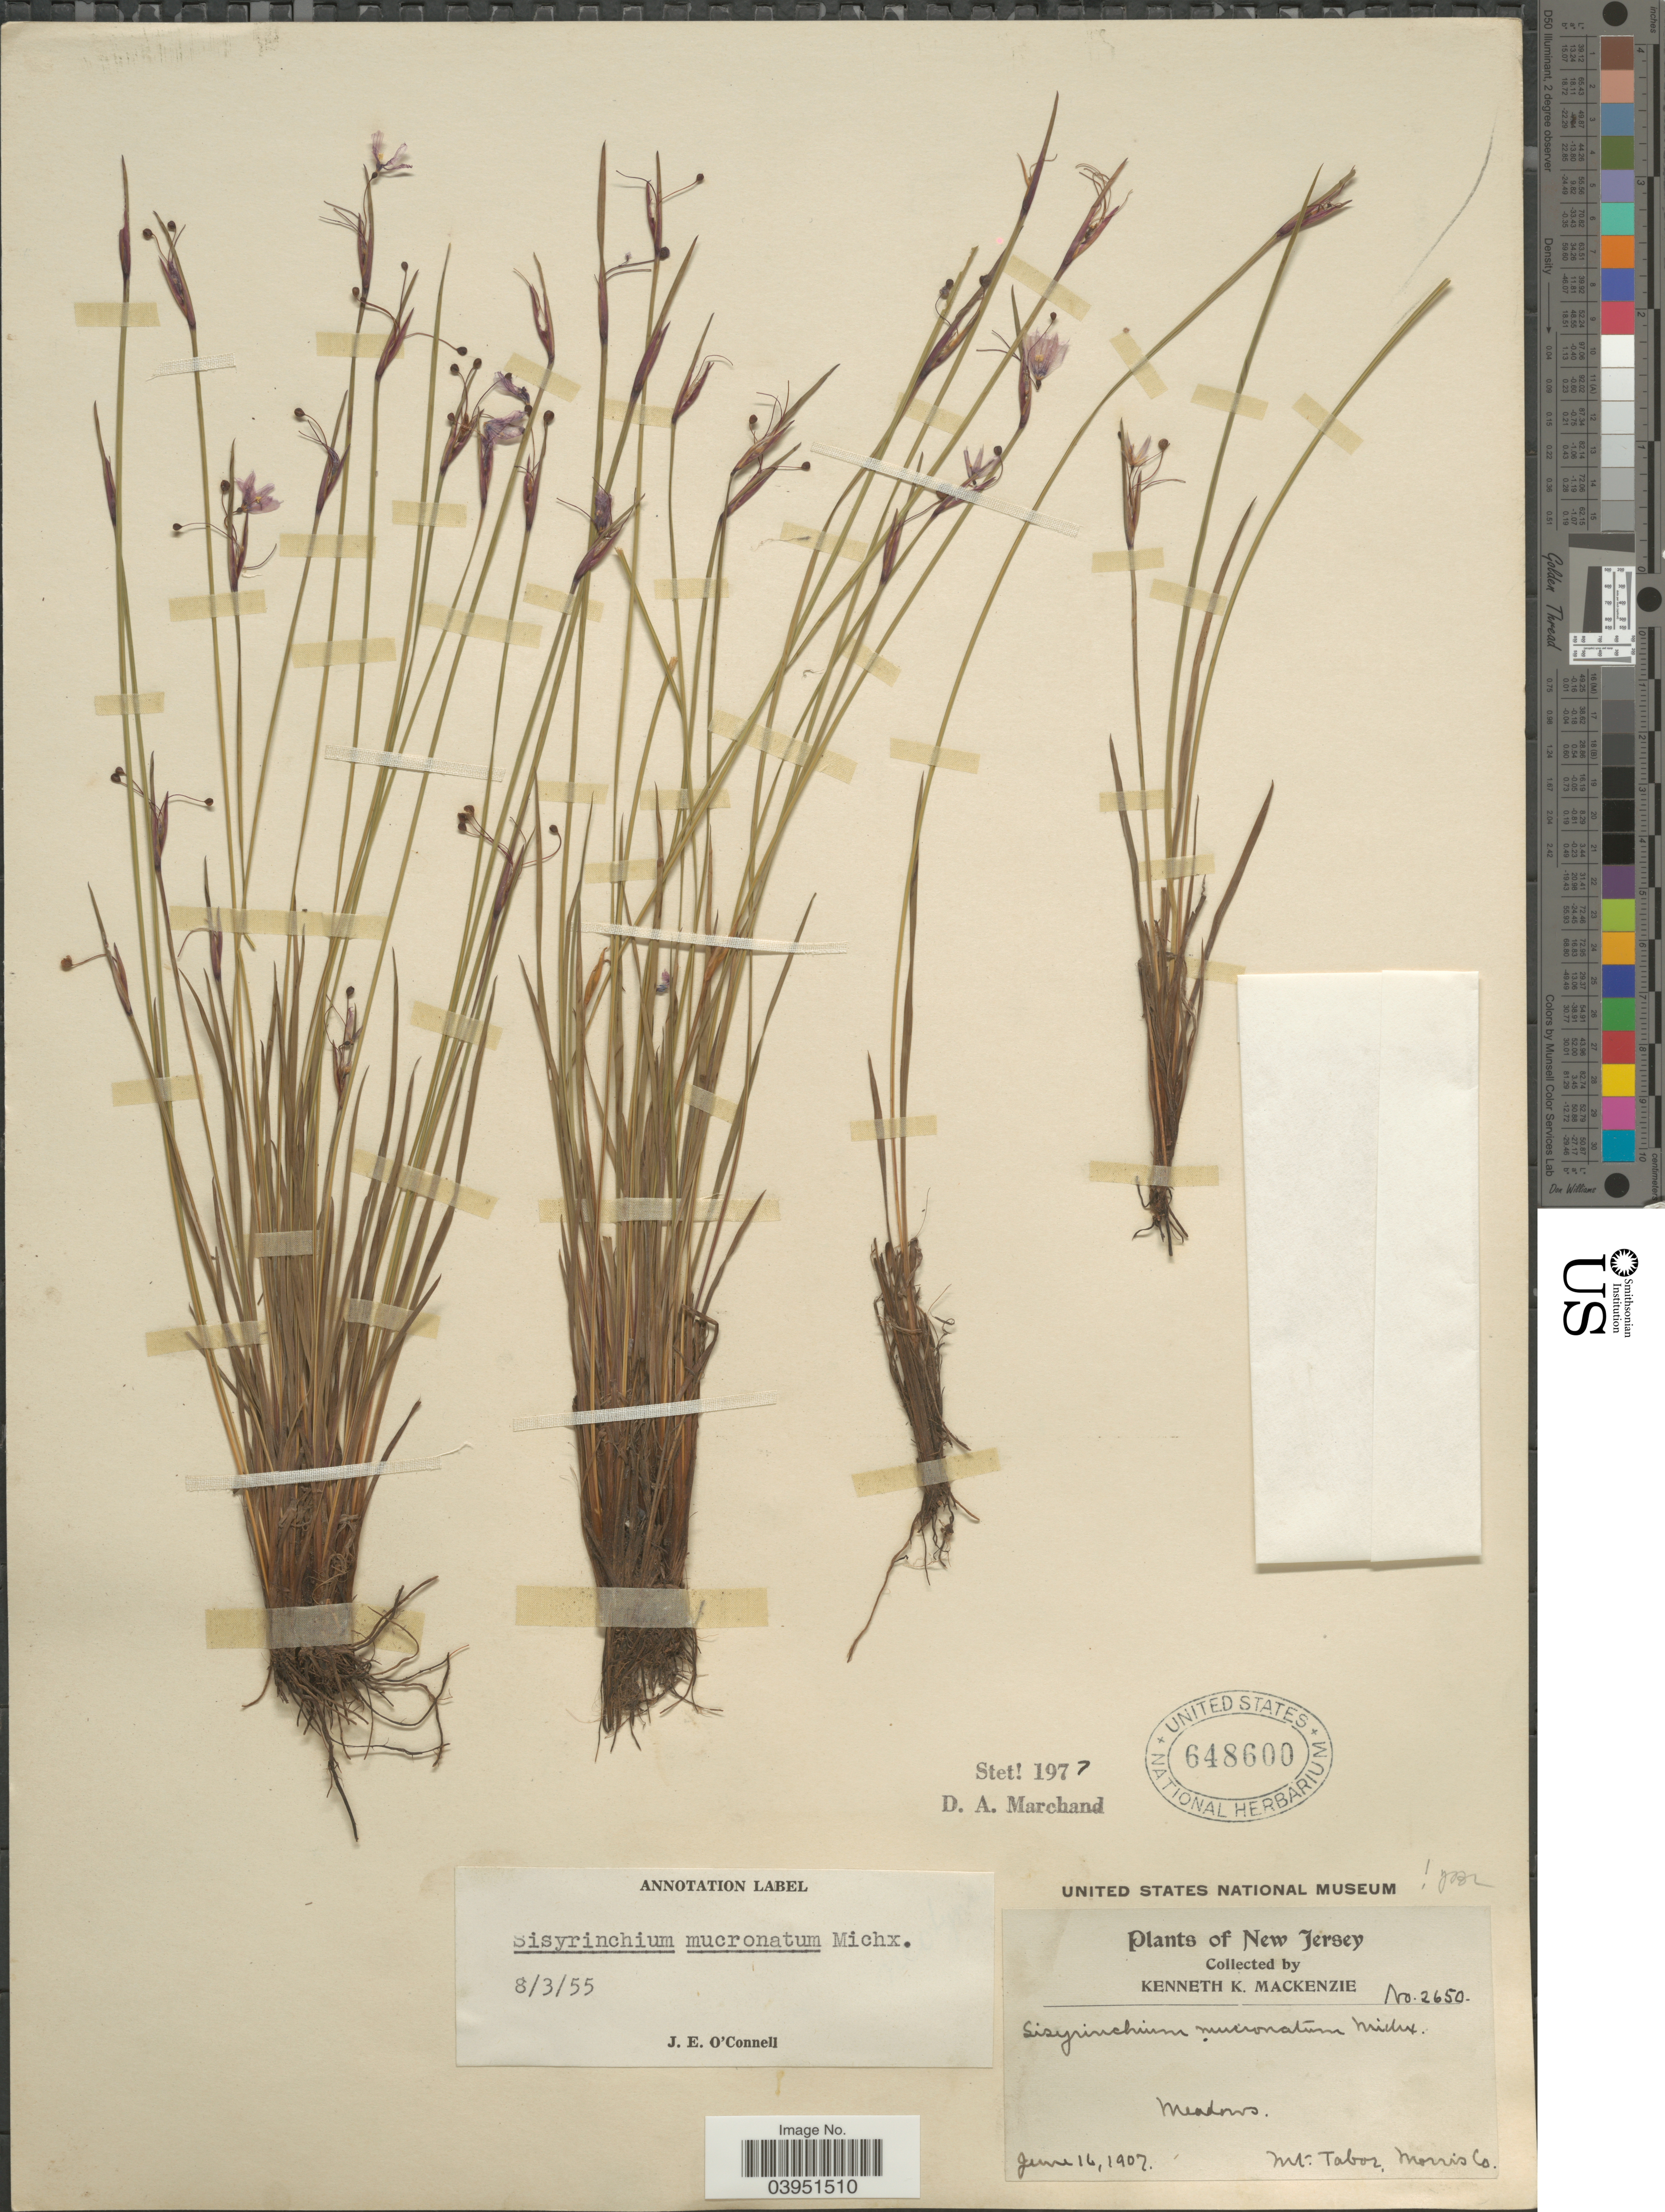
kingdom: Plantae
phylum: Tracheophyta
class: Liliopsida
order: Asparagales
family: Iridaceae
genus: Sisyrinchium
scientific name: Sisyrinchium mucronatum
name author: Michx.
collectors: K. K. Mackenzie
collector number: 2650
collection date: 1907-06-16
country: United States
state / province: New Jersey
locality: Mt. Tabor, Morris Co.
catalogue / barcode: US 648600